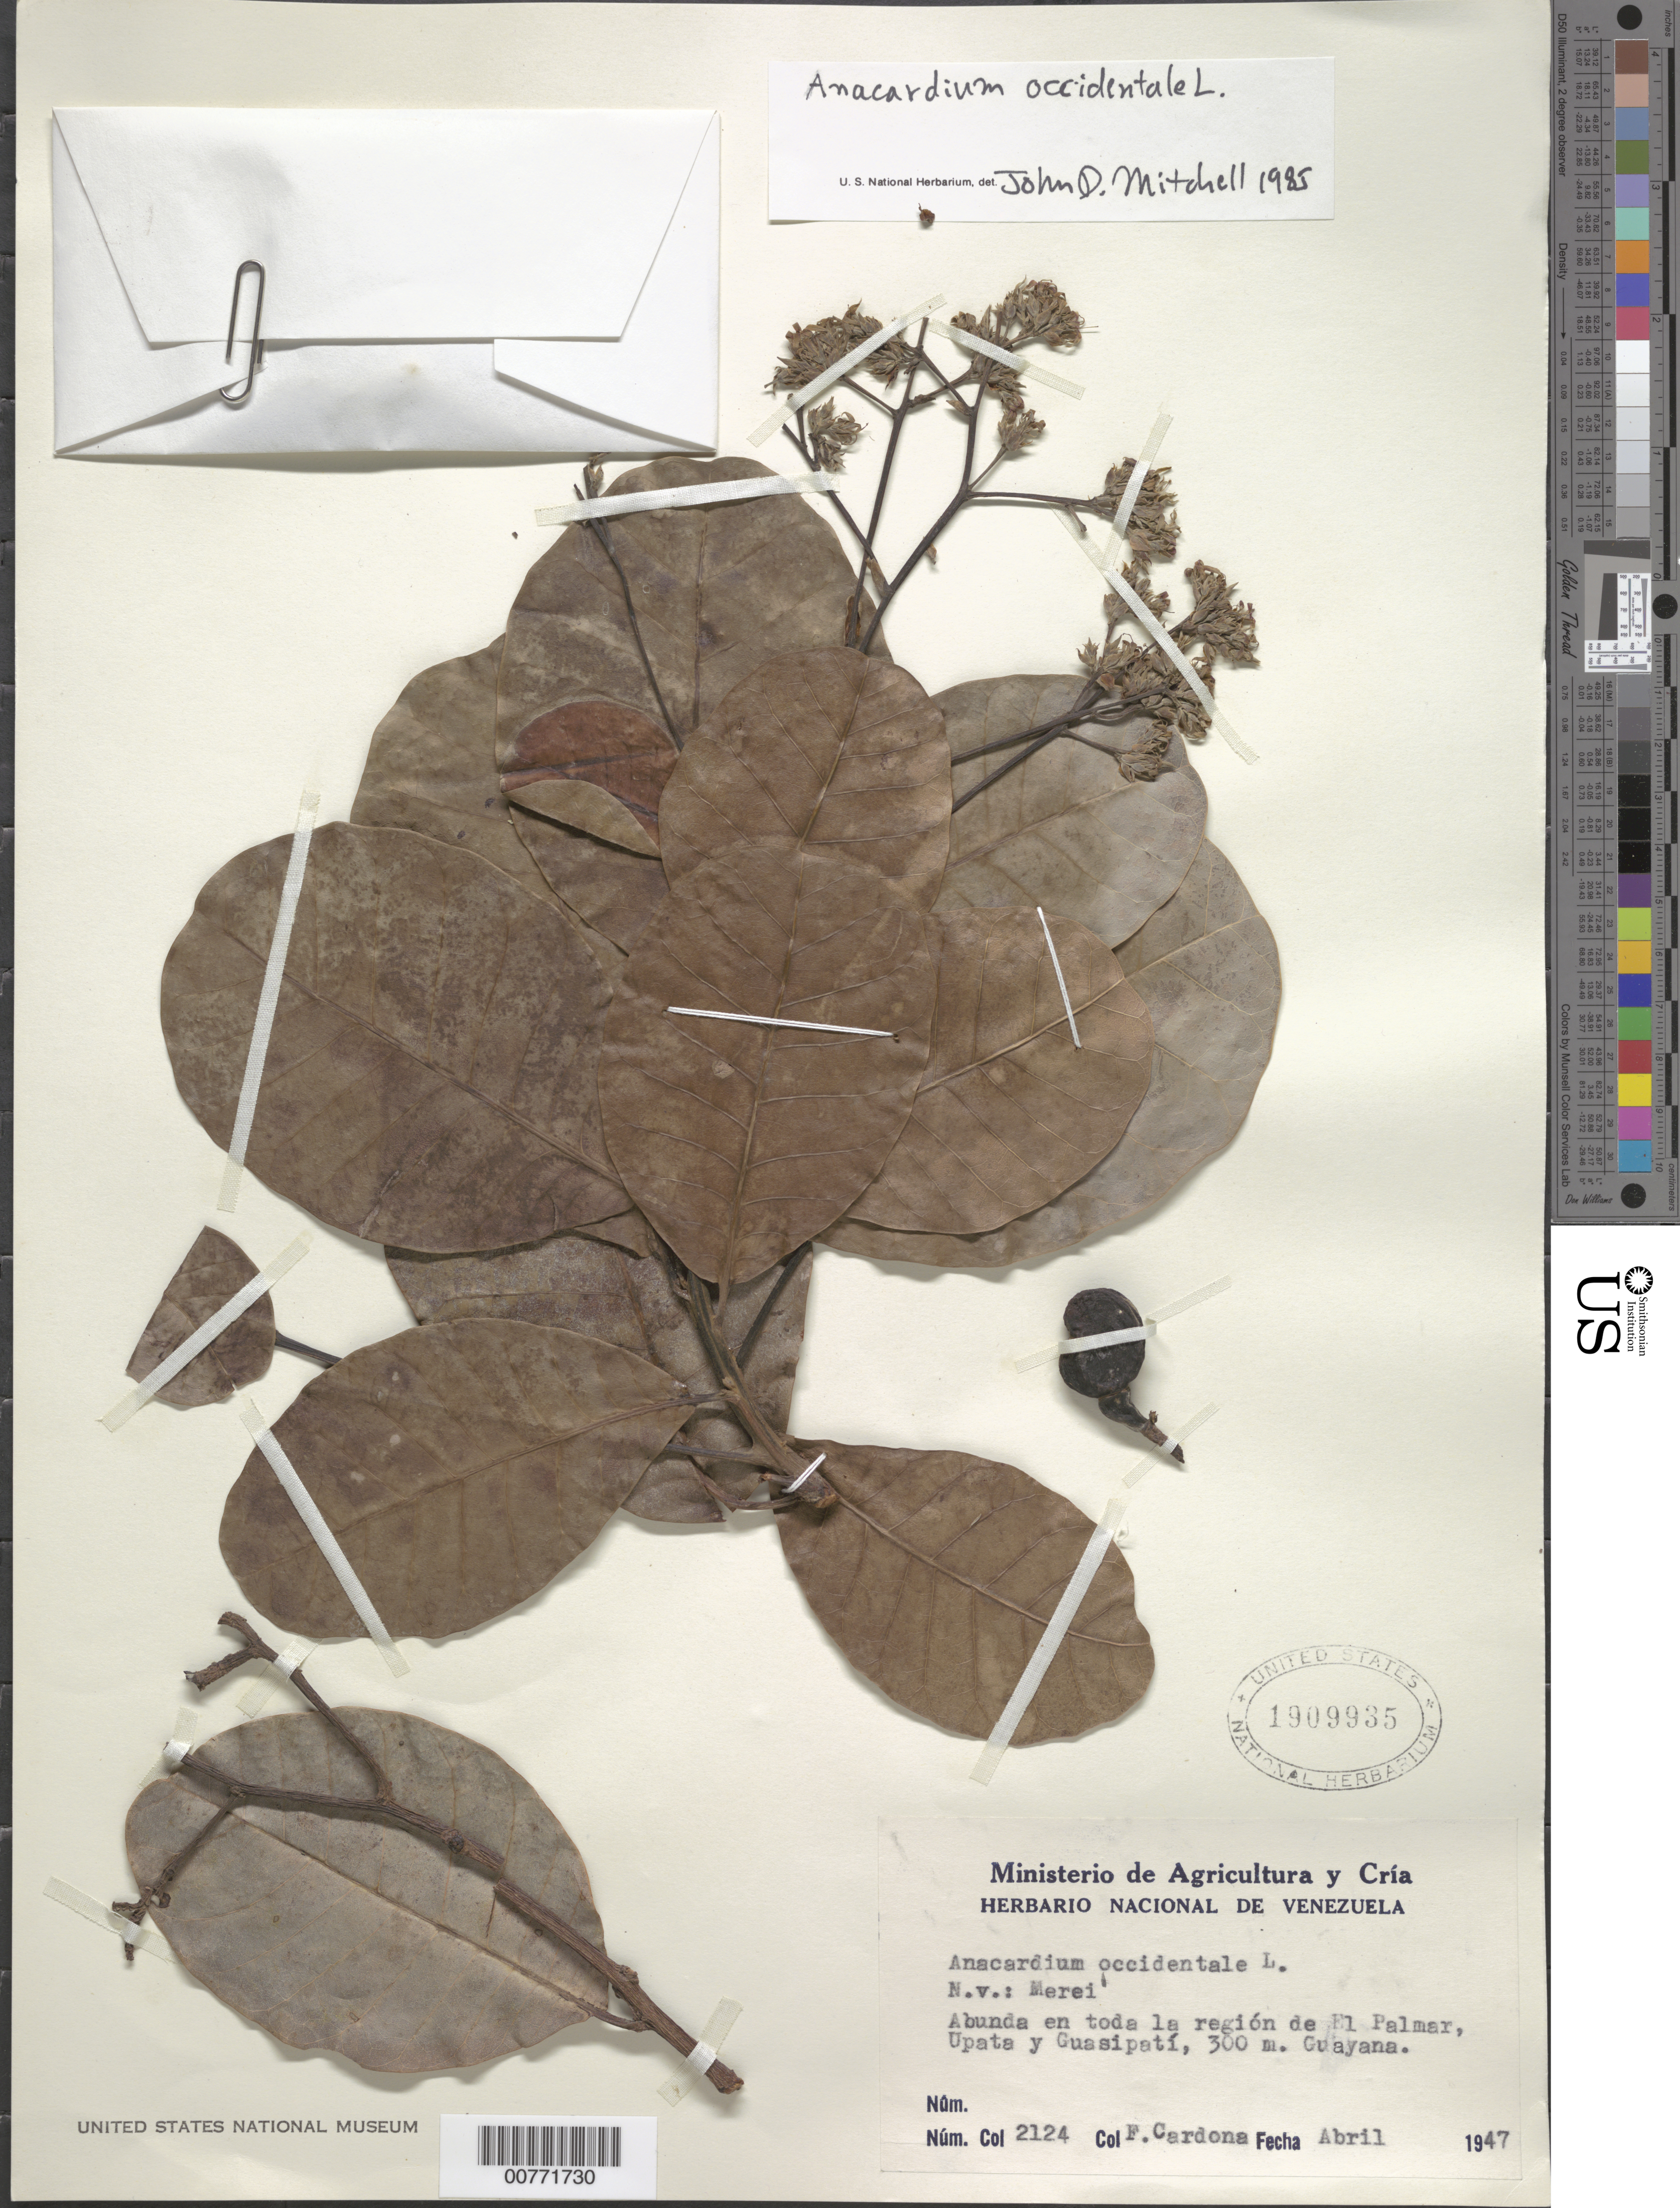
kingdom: Plantae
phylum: Tracheophyta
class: Magnoliopsida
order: Sapindales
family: Anacardiaceae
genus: Anacardium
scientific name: Anacardium occidentale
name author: L.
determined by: Mitchell, John D.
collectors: F. Cardona Puig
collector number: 2124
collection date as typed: Apr-47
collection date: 1947-04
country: Venezuela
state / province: Bolívar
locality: El Palmar, entre Upata y Guasipati, Guayana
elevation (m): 300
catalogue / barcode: US 1909935